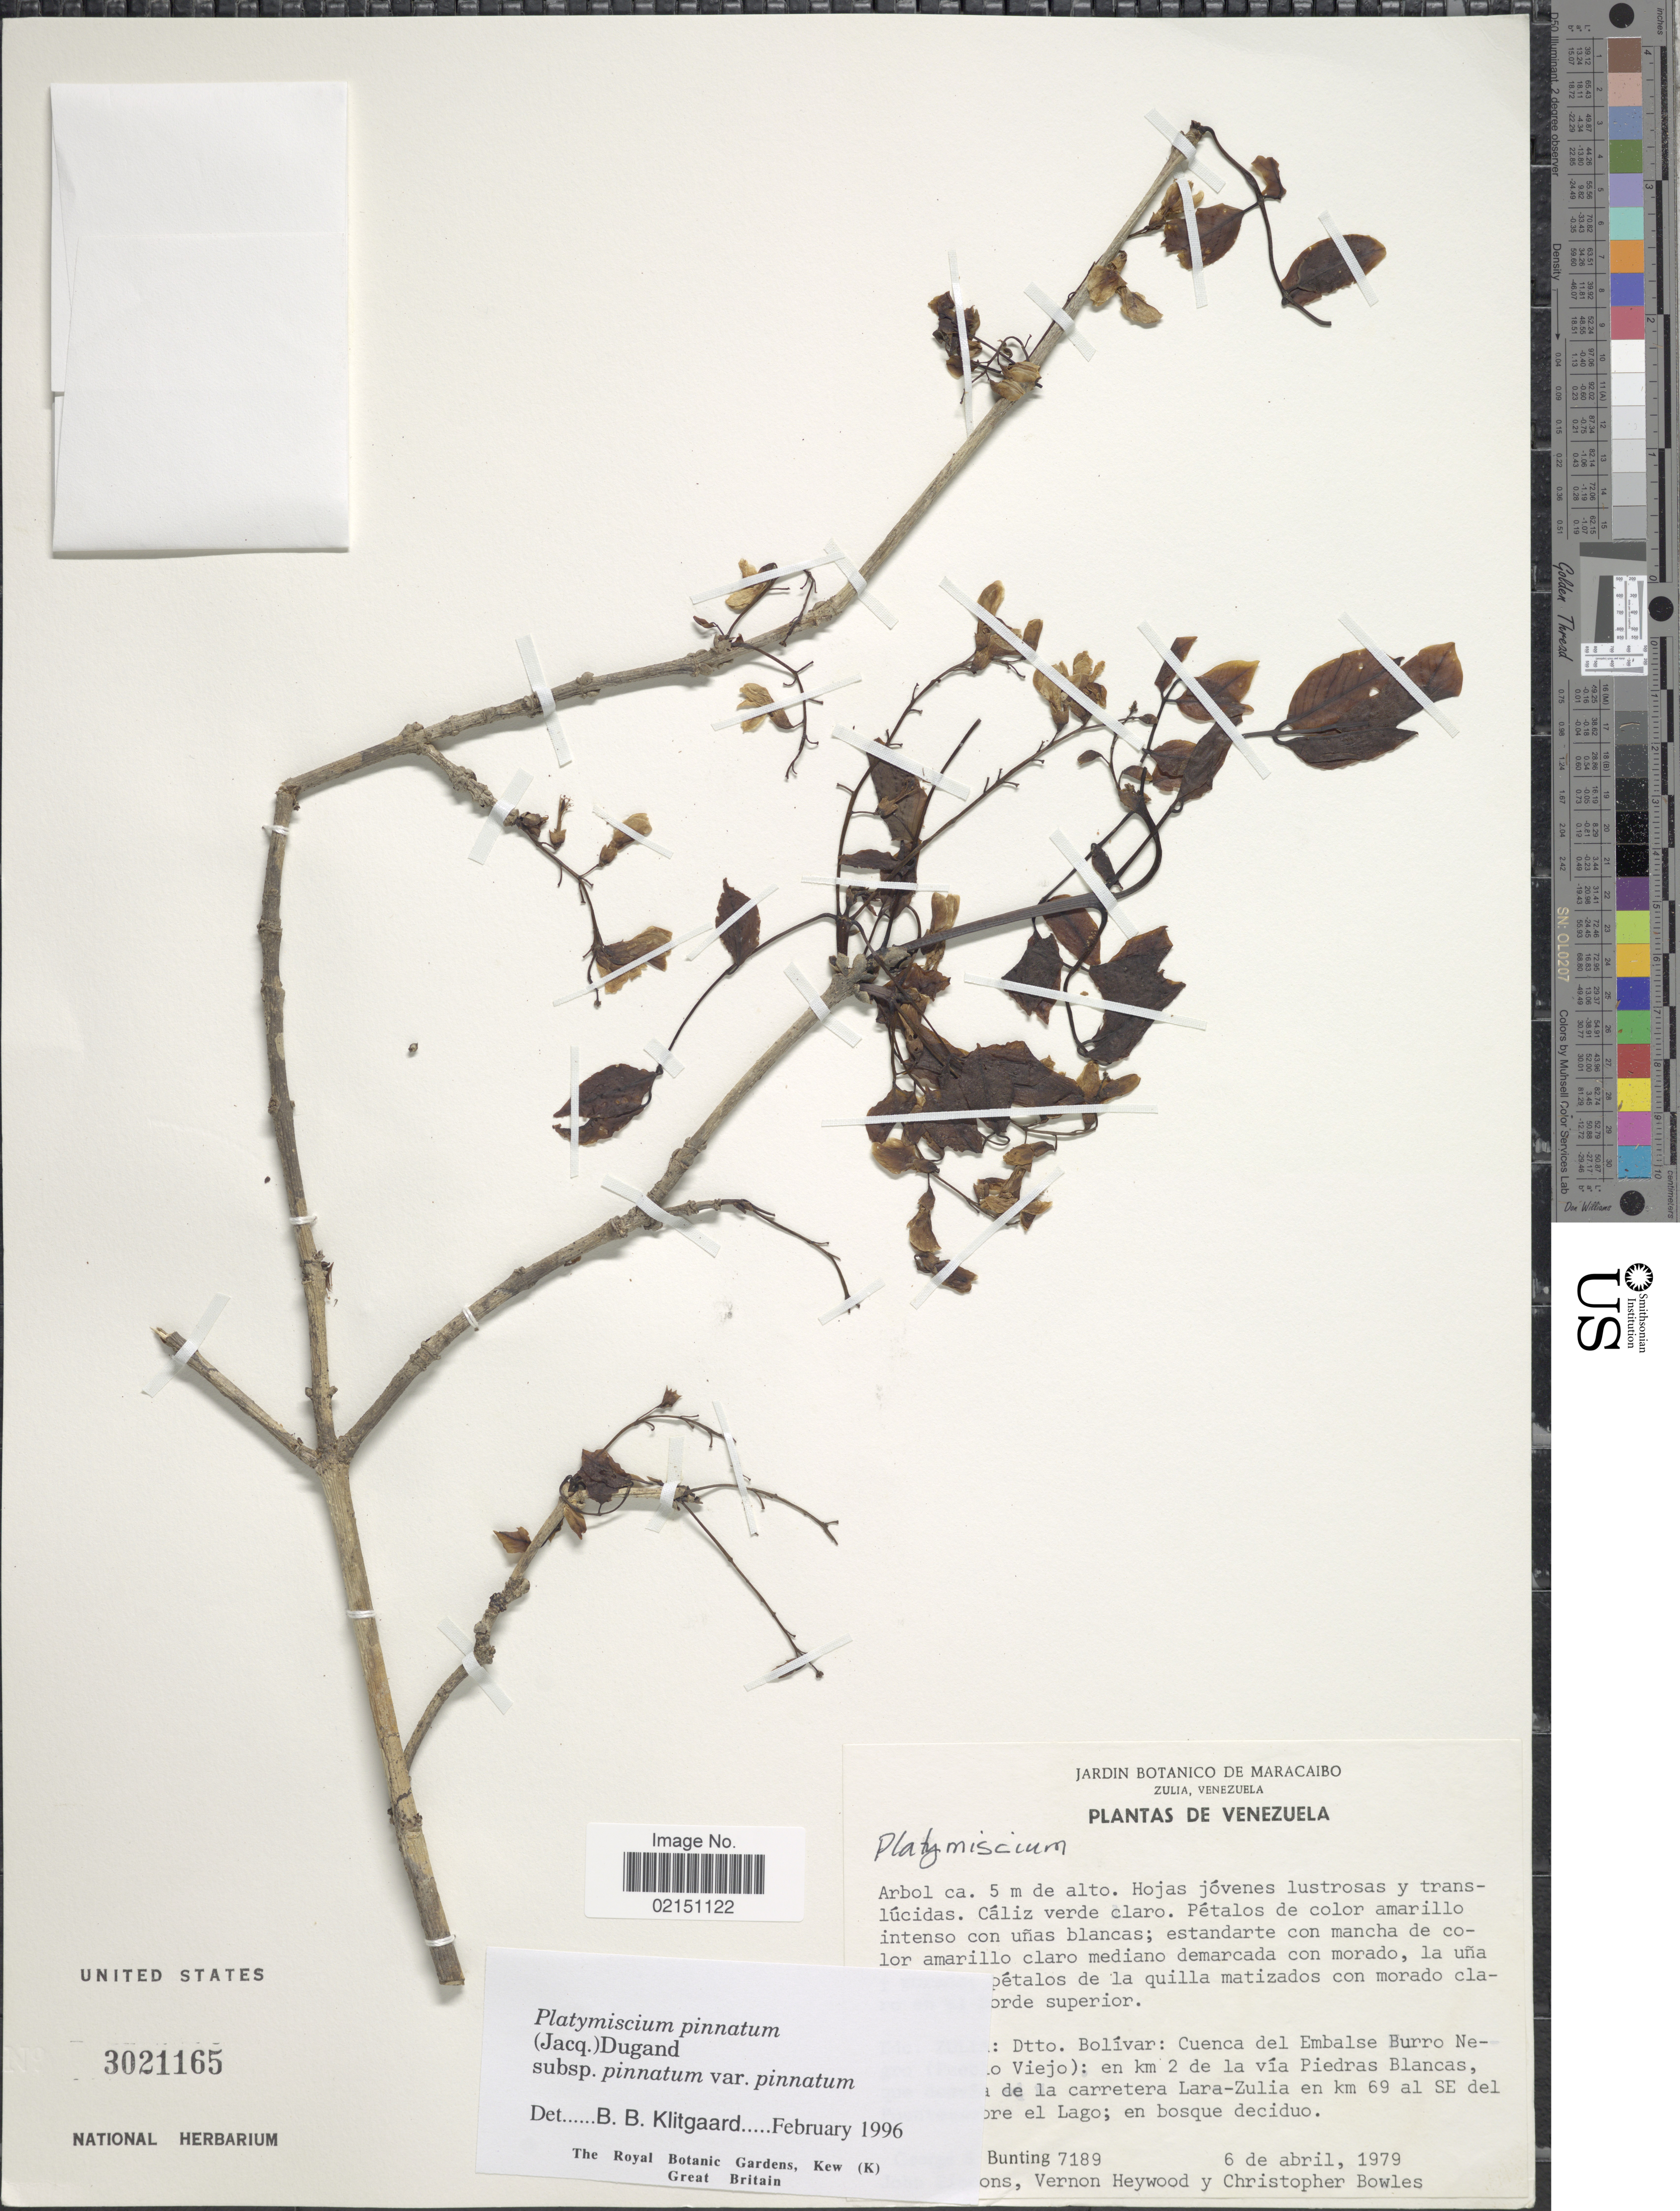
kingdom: Plantae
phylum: Tracheophyta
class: Magnoliopsida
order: Fabales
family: Fabaceae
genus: Platymiscium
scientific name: Platymiscium pinnatum var. pinnatum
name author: (Jacq.)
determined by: Klitgaard, B. B.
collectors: G. S. Bunting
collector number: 7189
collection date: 1979-04-06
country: Venezuela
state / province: Bolivar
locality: Cuenca del Embalse Burro Ne[illegible text] Viejo): en km 2 de la via Piedras Blancas, [illegible text] de la carretera Lara-Zulia en km 69 al SE del [illegible text] re el lago; en bosque deciduo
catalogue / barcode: US 3021165